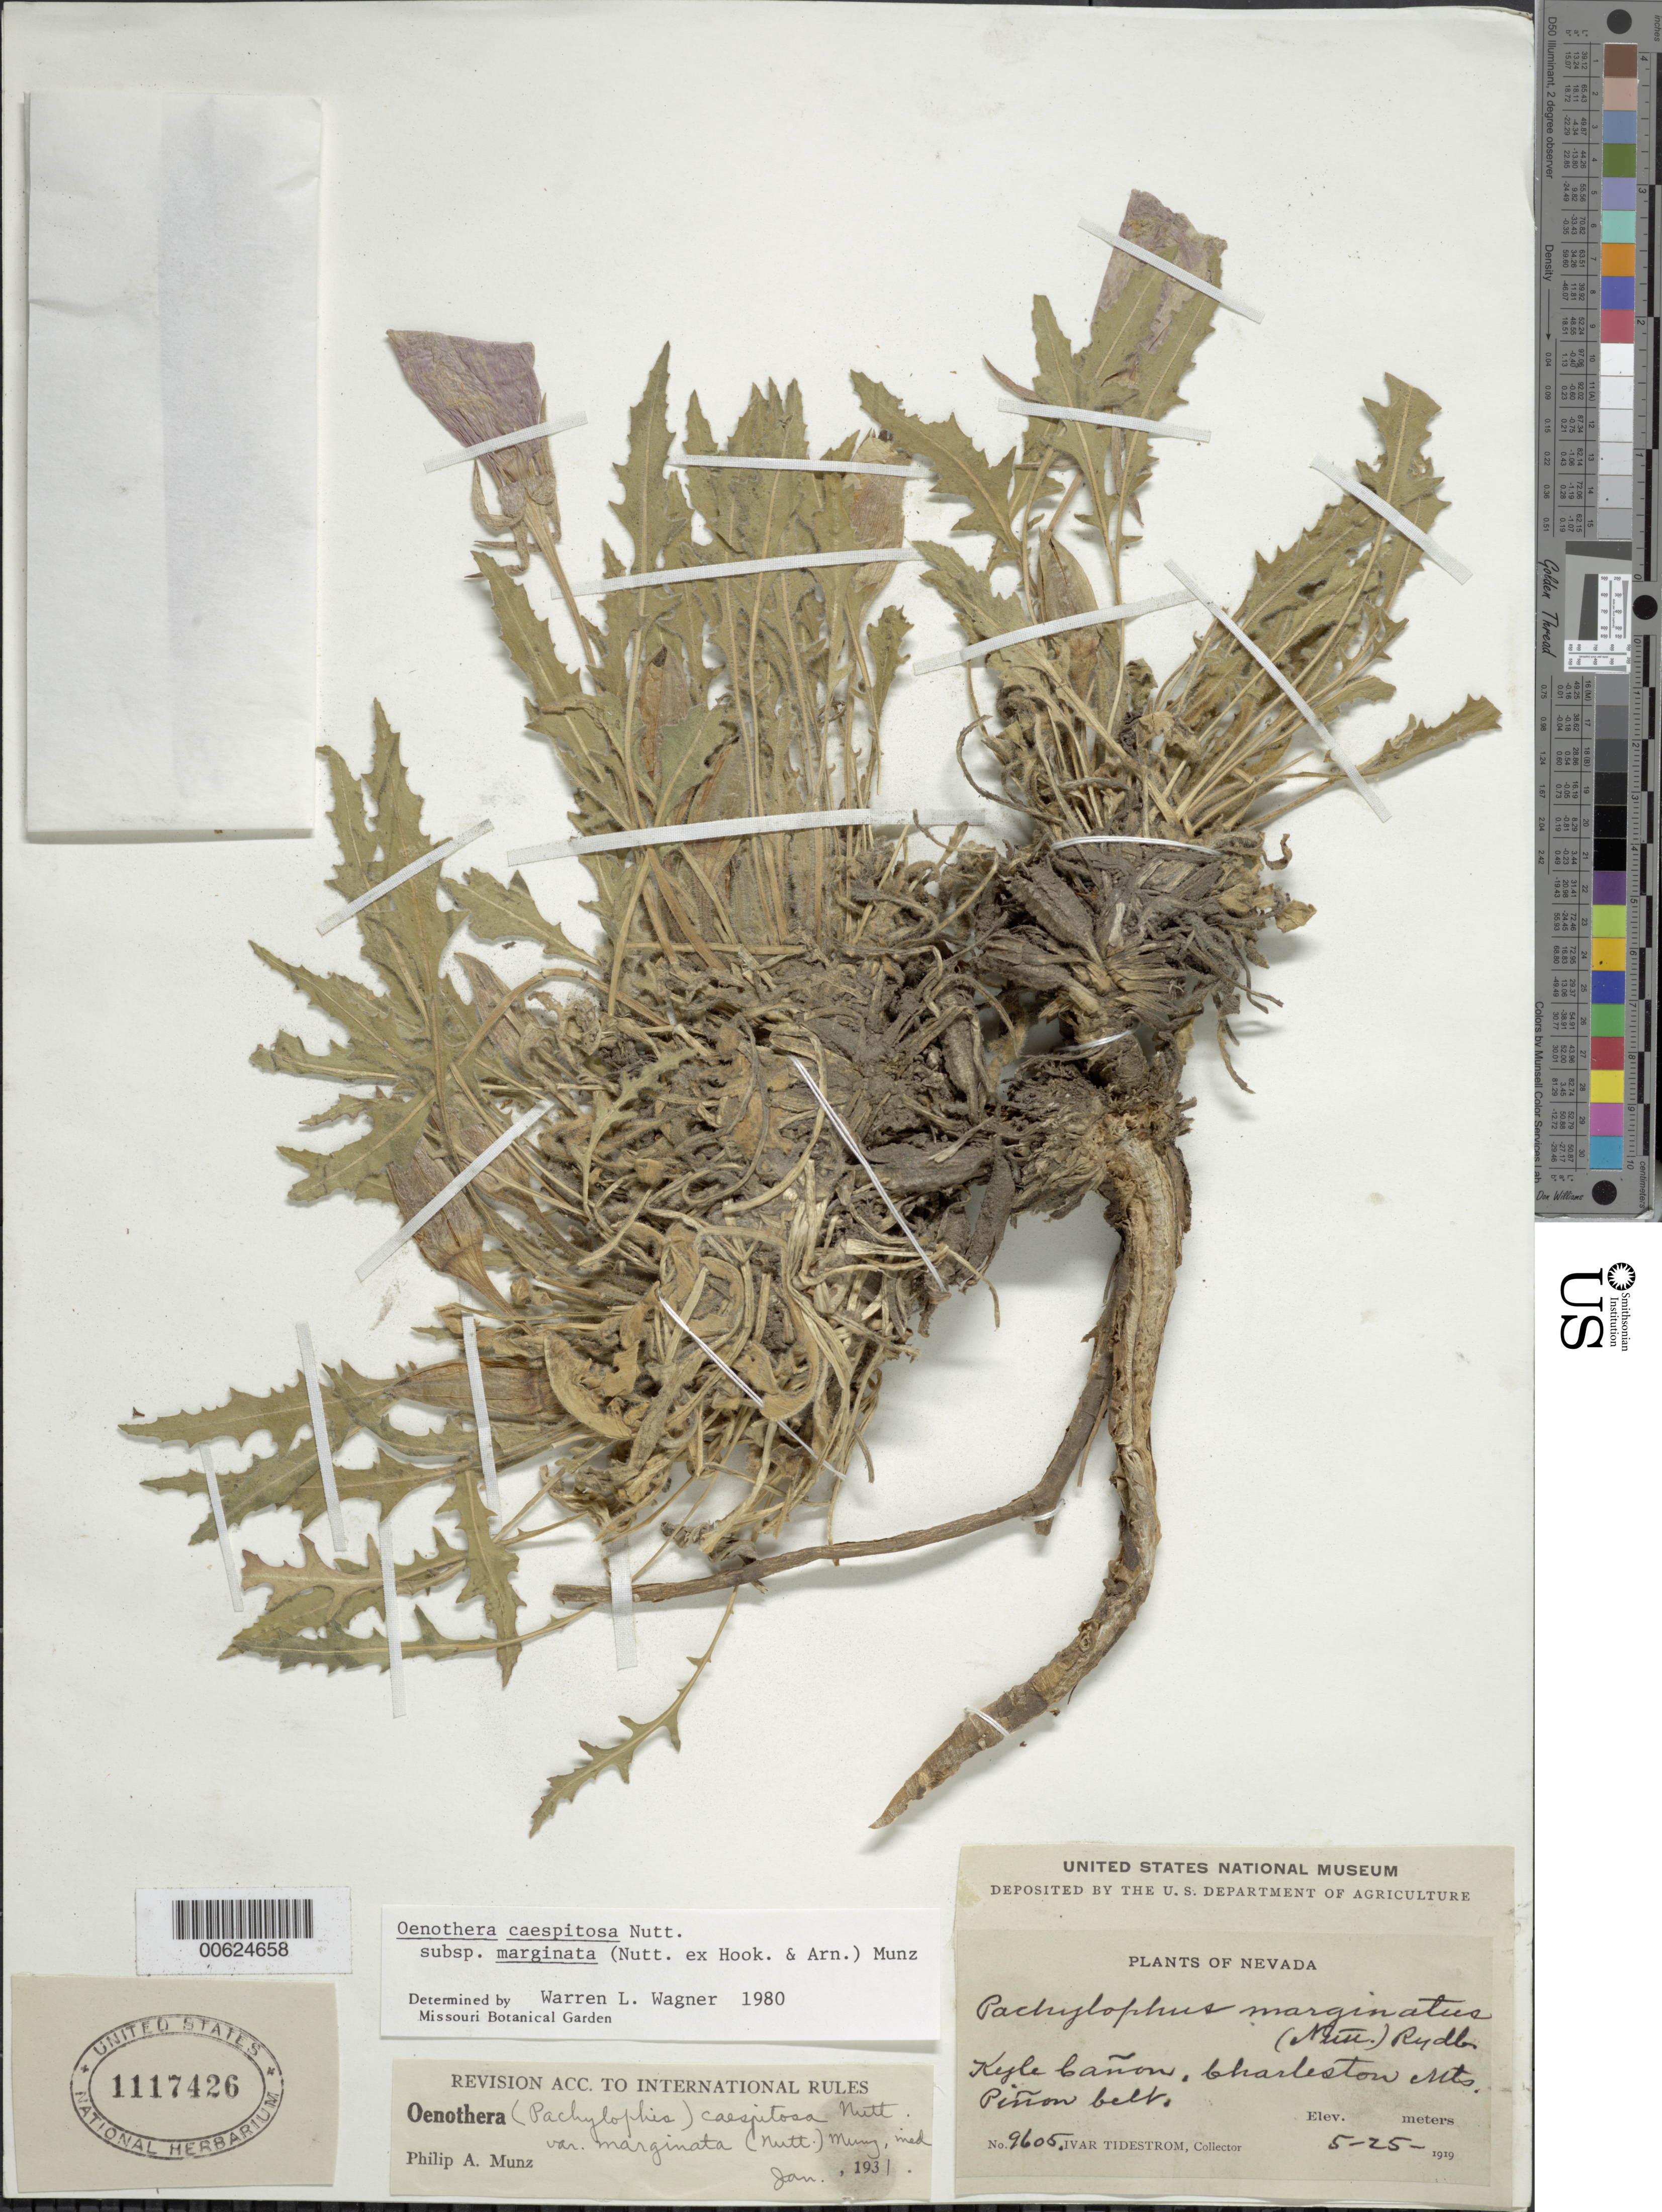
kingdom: Plantae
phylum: Tracheophyta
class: Magnoliopsida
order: Myrtales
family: Onagraceae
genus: Oenothera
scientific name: Oenothera cespitosa subsp. marginata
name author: (Nutt. ex Hook. & Arn.) Munz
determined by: Wagner, W. L., (BOT), Smithsonian Institution - National Museum of Natural History (UNITED STATES)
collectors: I. F. Tidestrom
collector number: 9605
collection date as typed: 25 May 1919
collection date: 1919-05-25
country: United States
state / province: Nevada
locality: Kyle Canon, Charleston Mts., Pinon Belt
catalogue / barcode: US 1117426